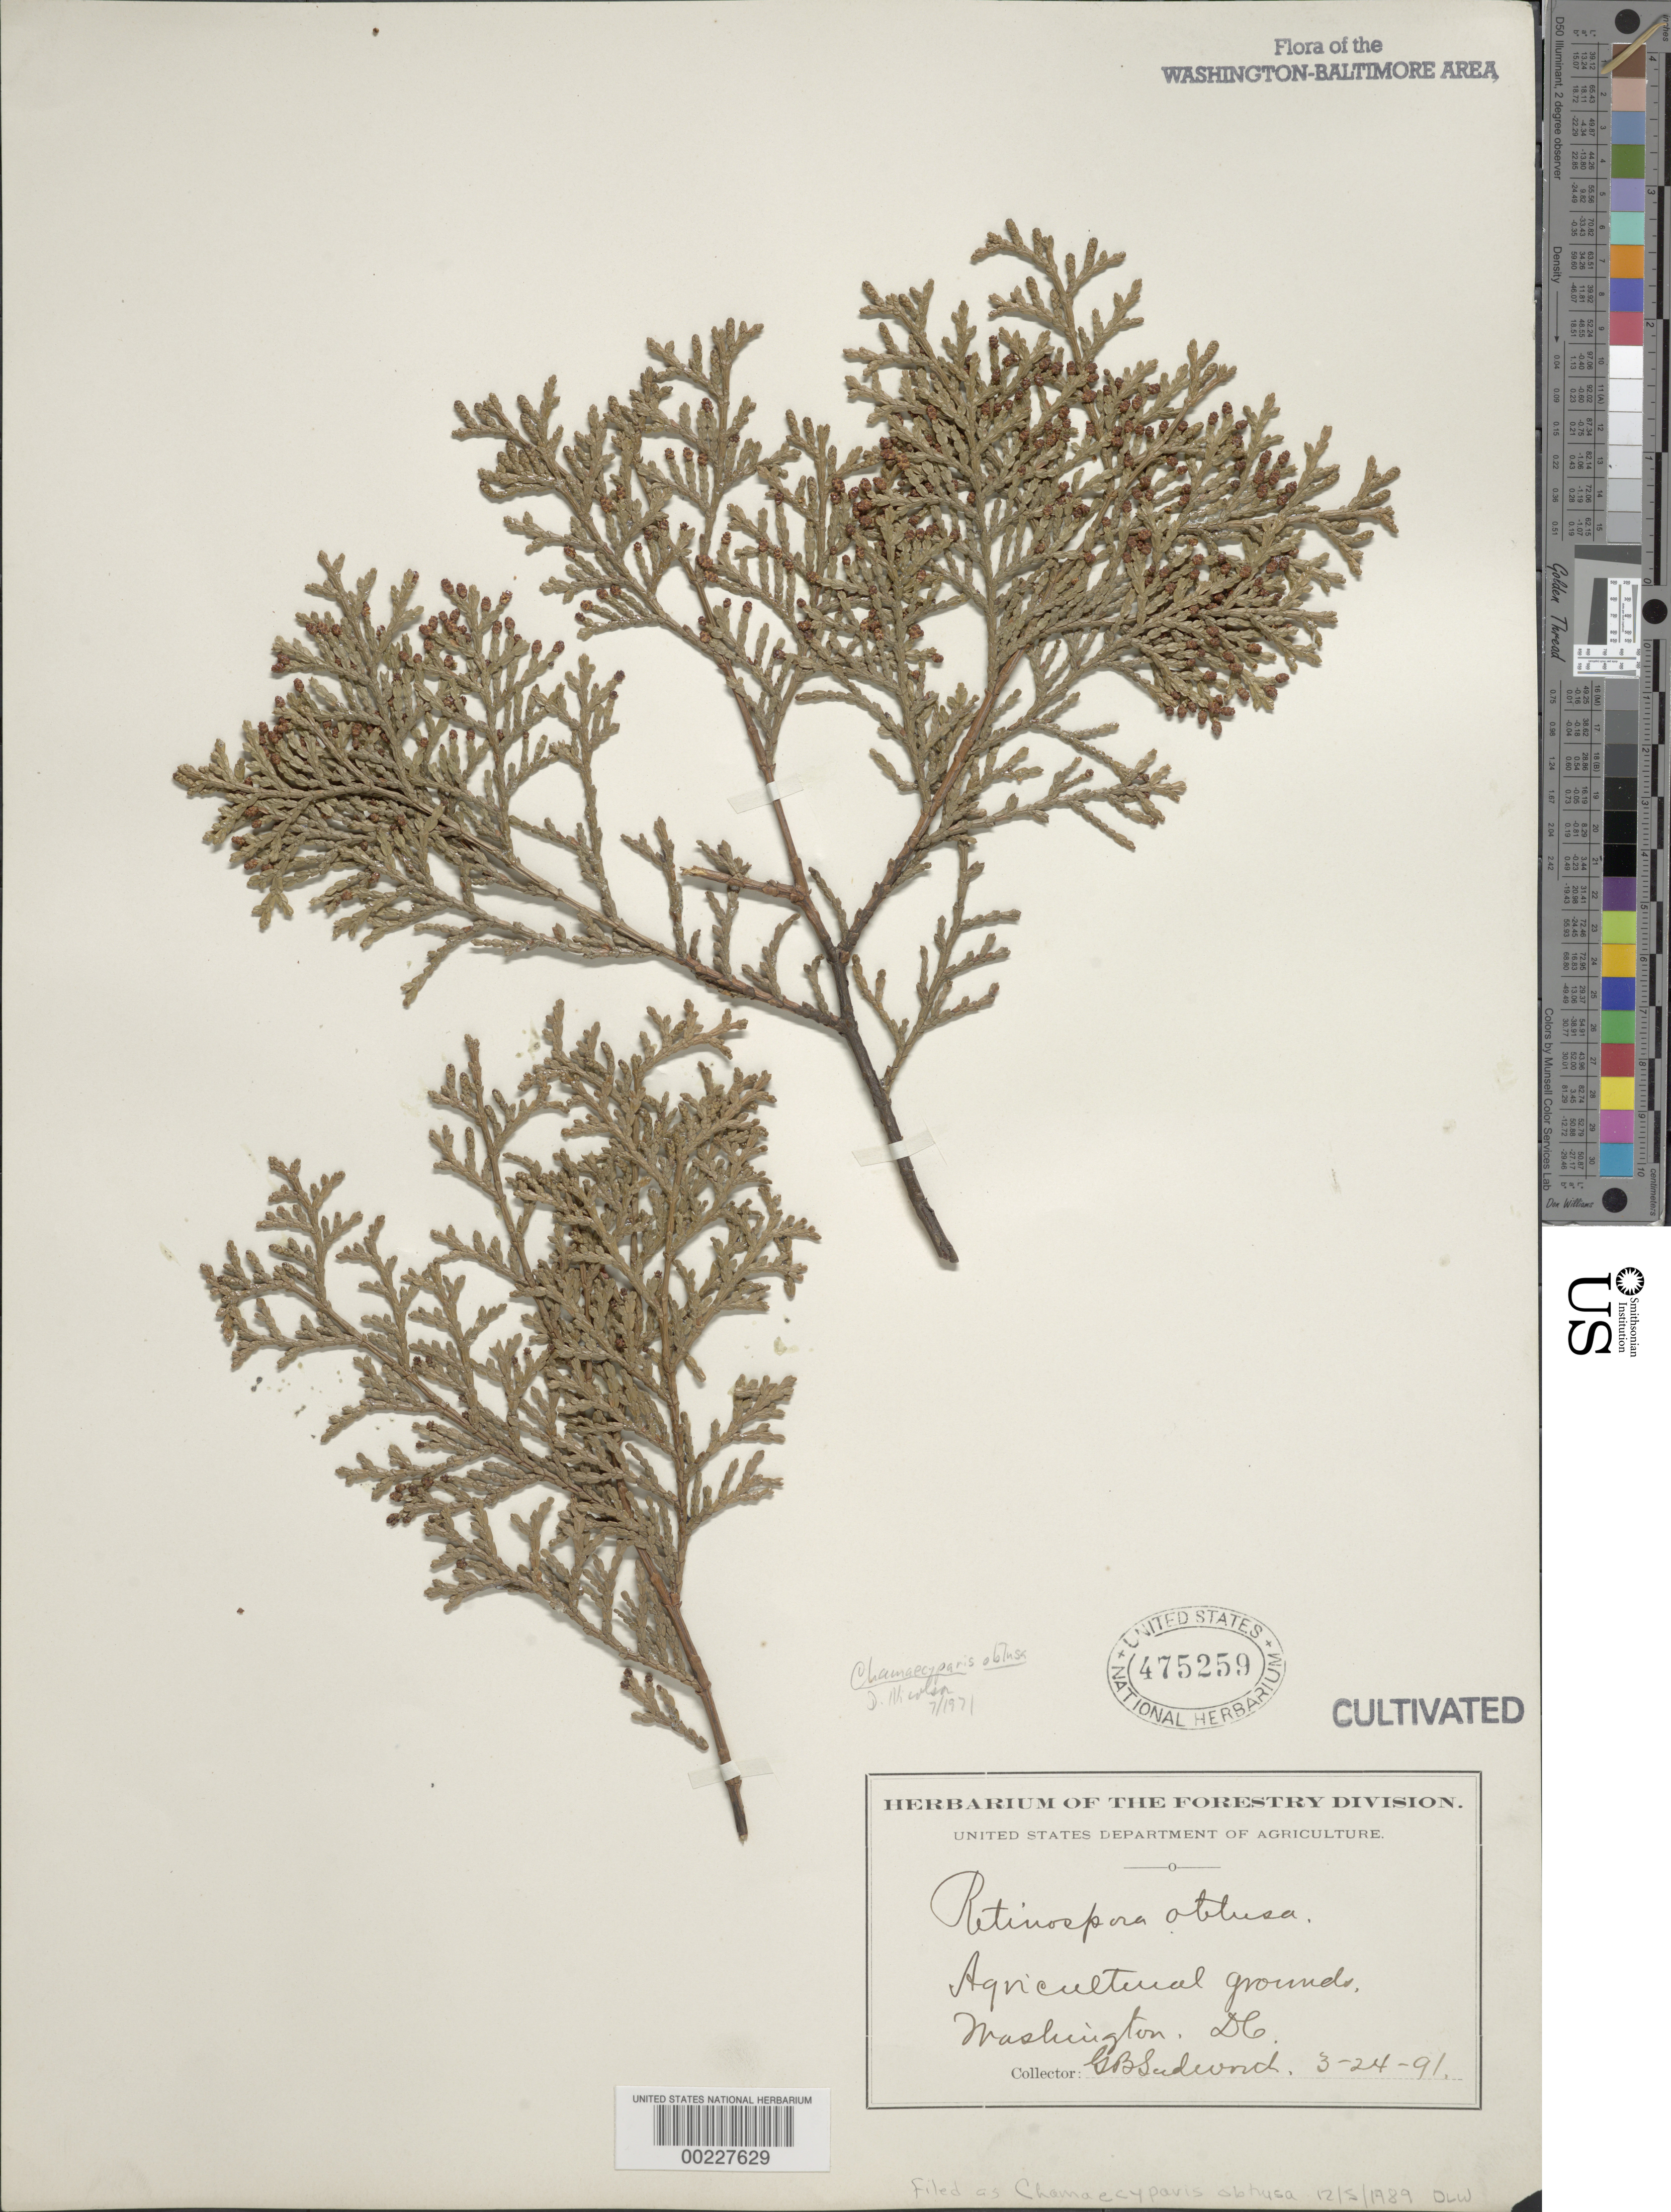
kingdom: Plantae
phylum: Tracheophyta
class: Pinopsida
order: Pinales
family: Cupressaceae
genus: Chamaecyparis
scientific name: Chamaecyparis obtusa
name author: (Siebold & Zucc.) Endl.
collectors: G. B. Sudworth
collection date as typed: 24 Mar 1891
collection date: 1891-03-24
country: United States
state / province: District of Columbia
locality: Agriculture grounds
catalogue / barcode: US 475259